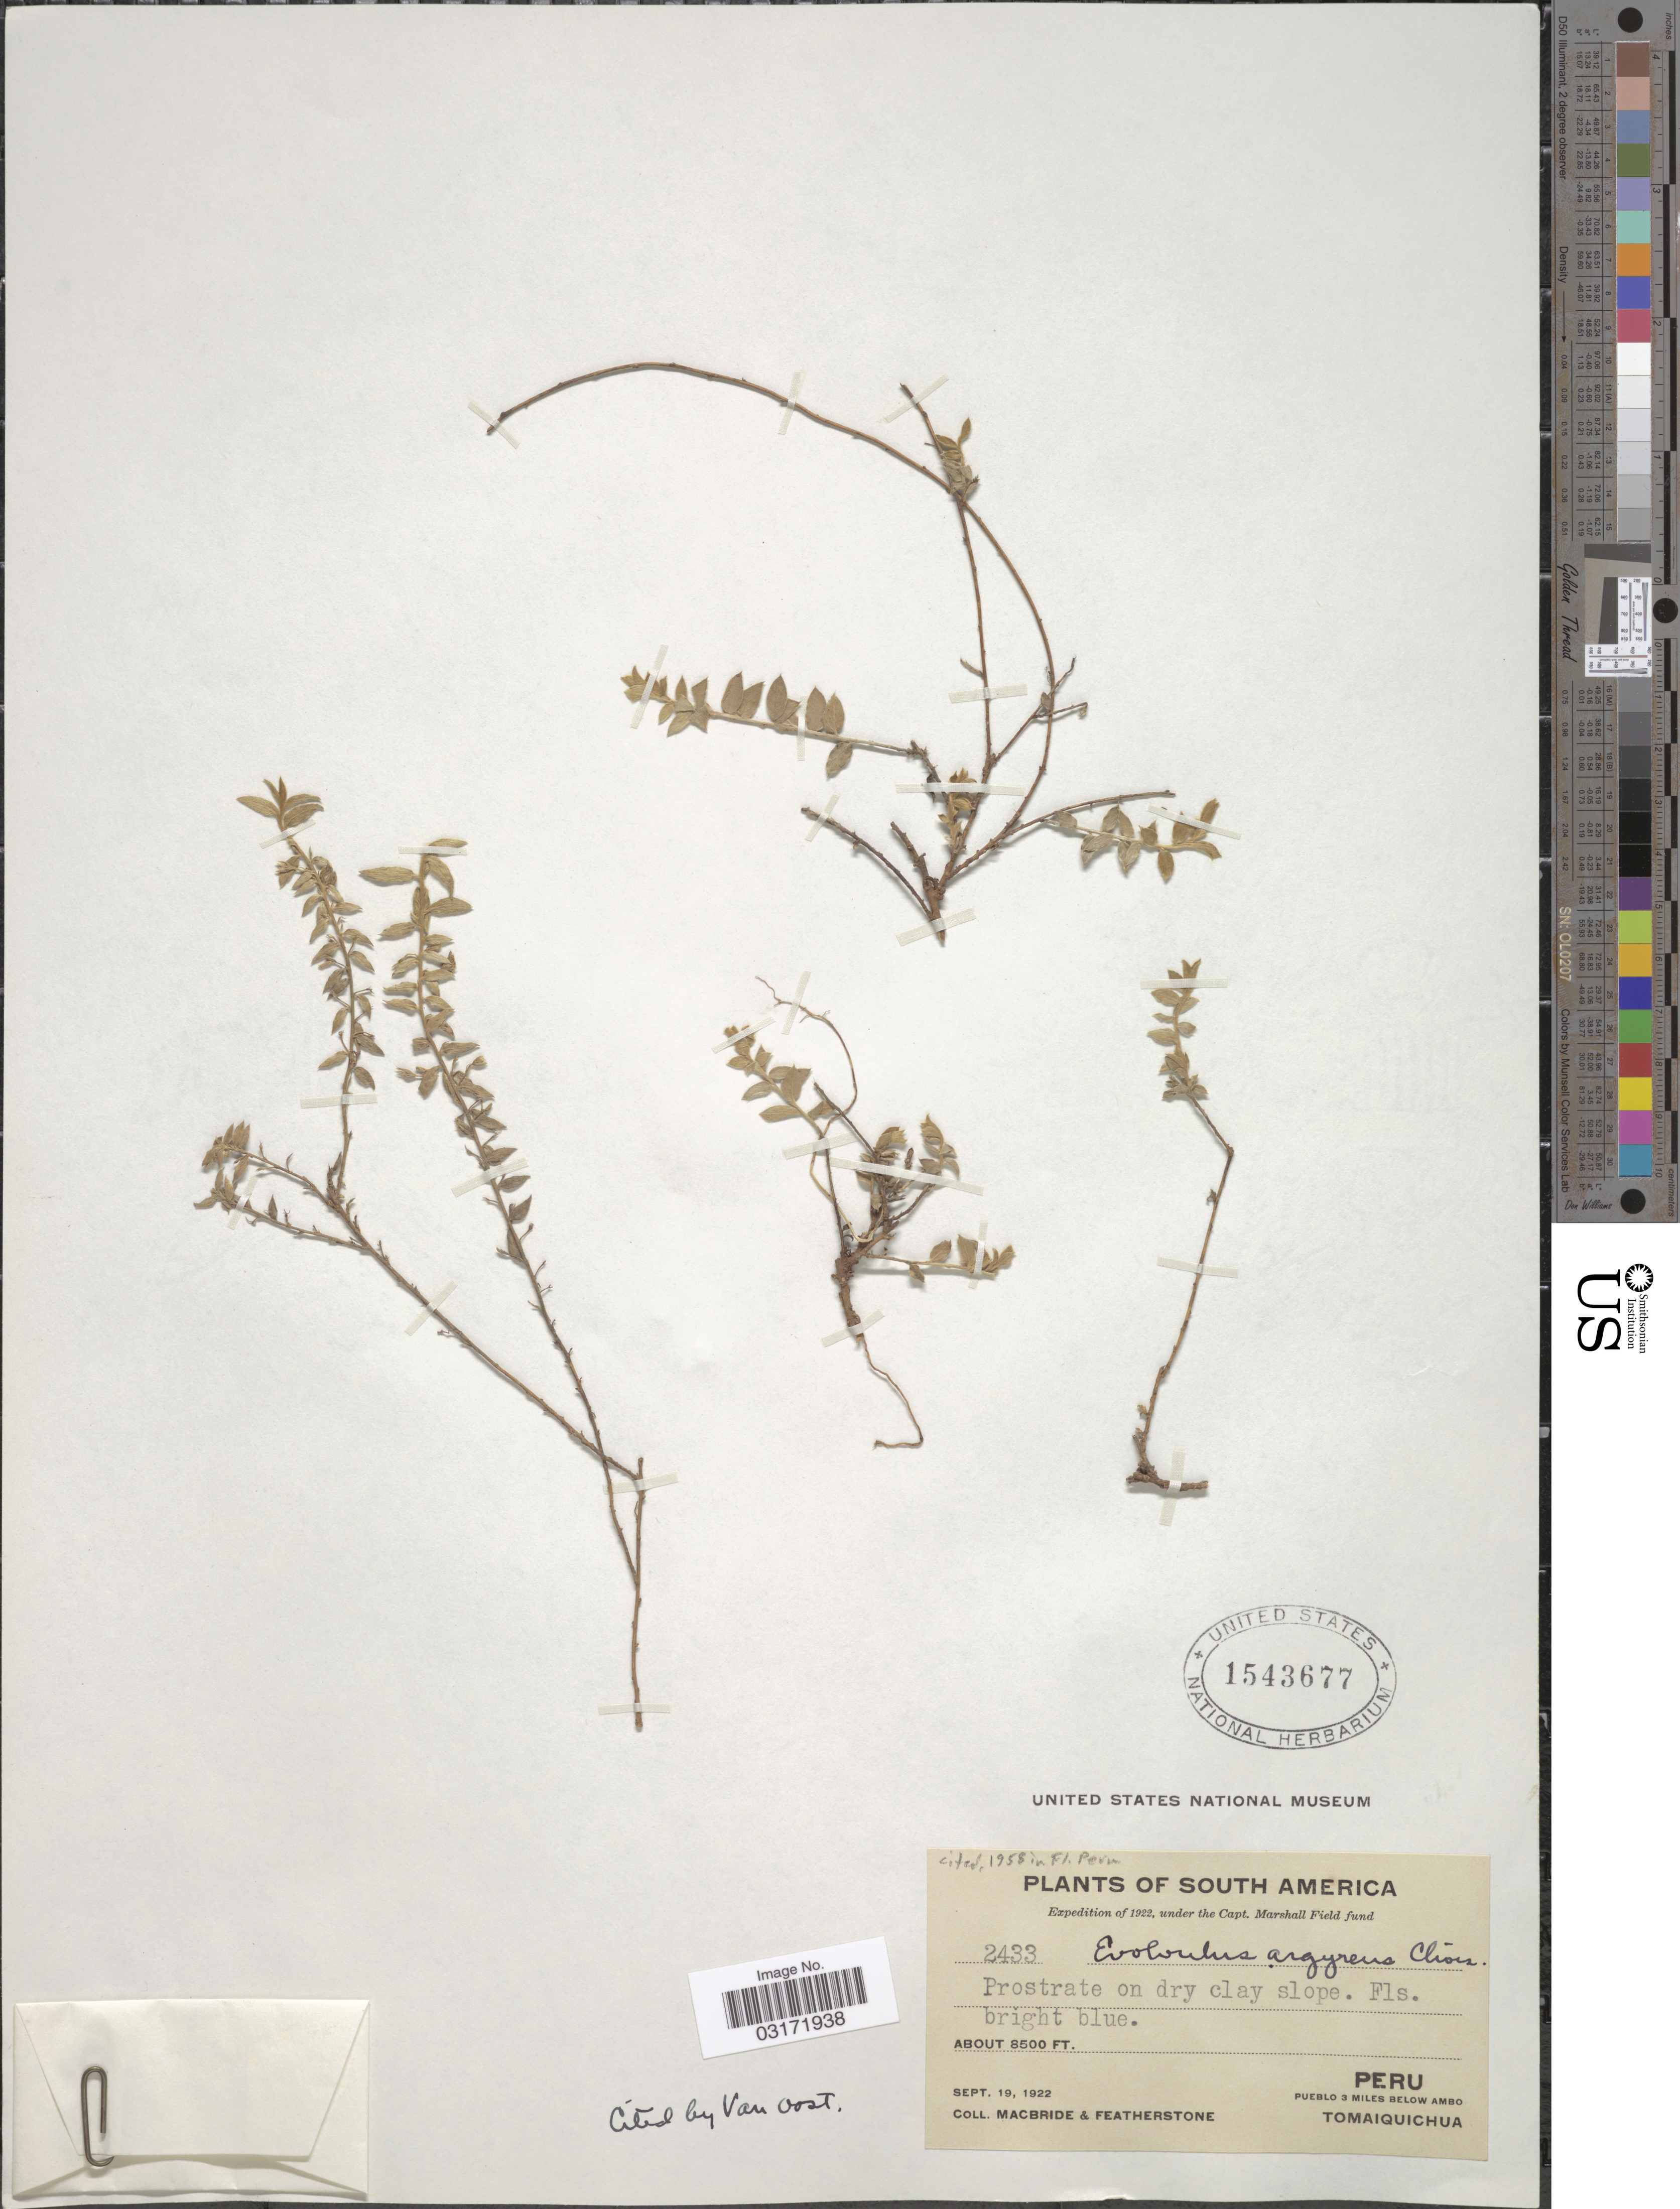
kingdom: Plantae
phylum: Tracheophyta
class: Magnoliopsida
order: Solanales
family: Convolvulaceae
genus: Evolvulus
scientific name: Evolvulus argyreus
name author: Choisy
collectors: Macbride, -- & -. Featherstone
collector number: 2433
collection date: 1922-09-19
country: Peru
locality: Pueblo 3 miles below Ambo, Tomaiquichua.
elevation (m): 2591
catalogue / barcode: US 1543677